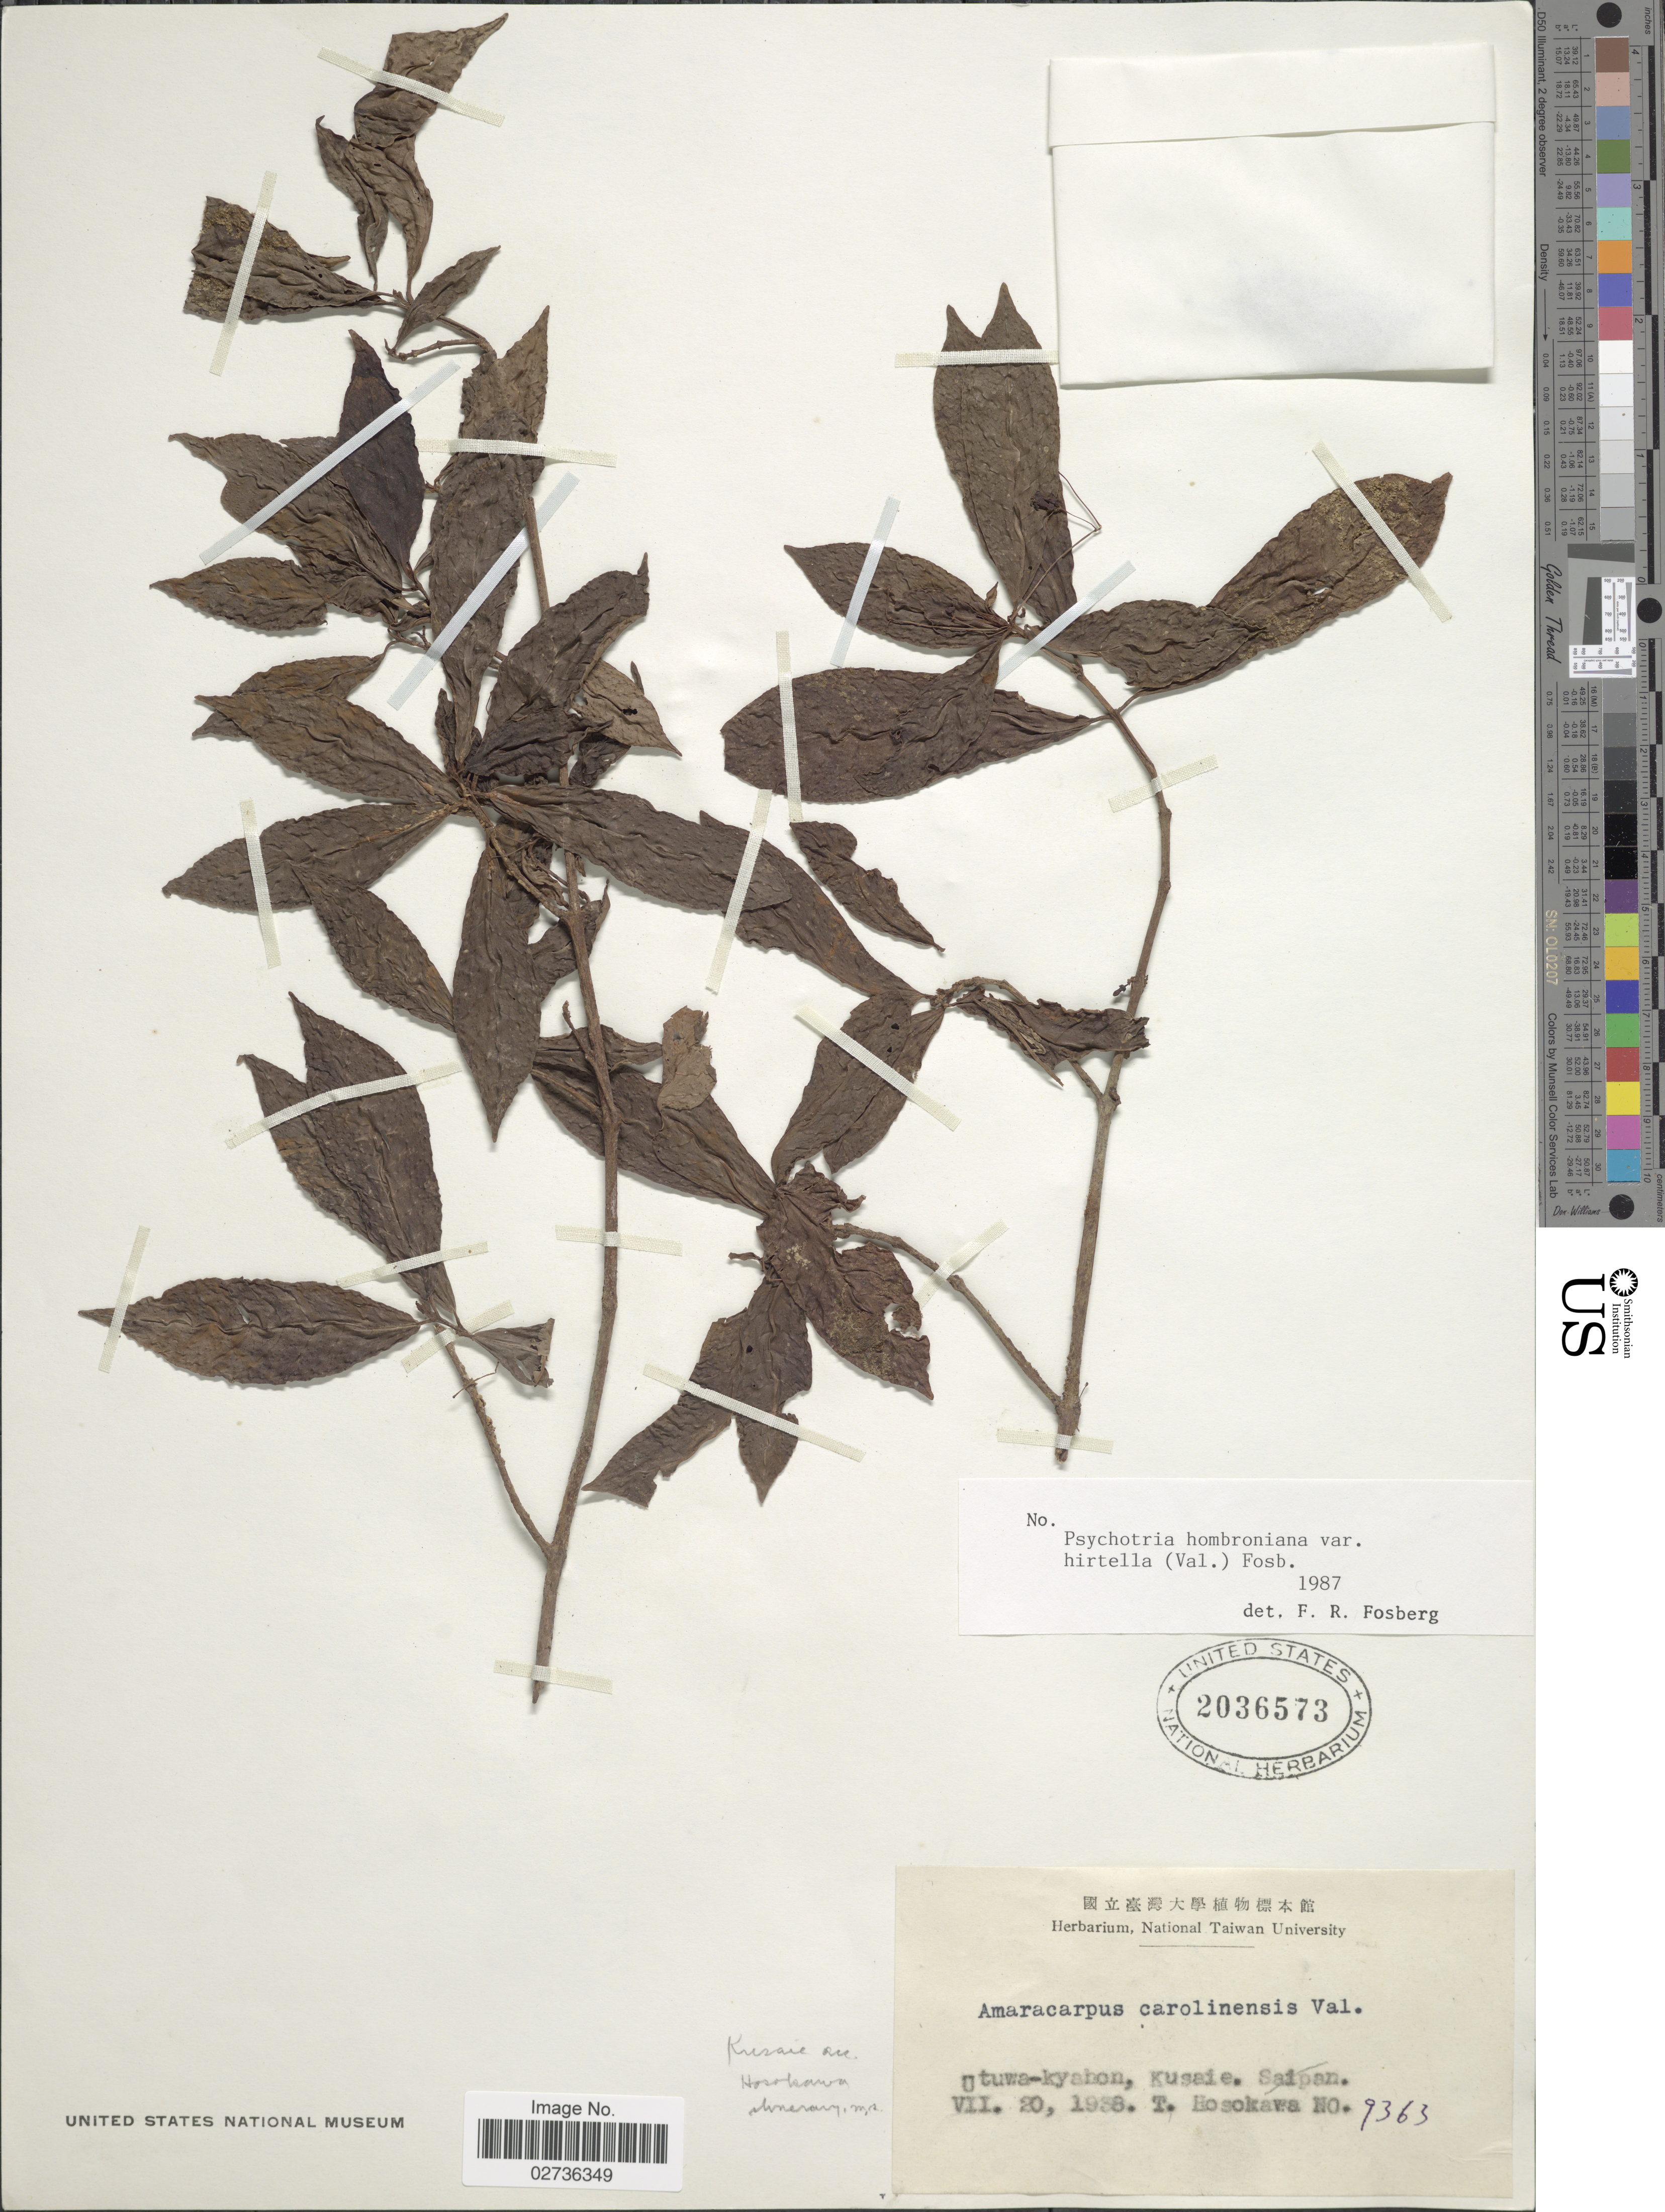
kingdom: Plantae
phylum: Tracheophyta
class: Magnoliopsida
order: Gentianales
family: Rubiaceae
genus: Psychotria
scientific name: Psychotria hombroniana var. hirtella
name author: (Valeton) Fosberg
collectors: T. Hosokawa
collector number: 9363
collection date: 1938-07-20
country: Micronesia, Federated States of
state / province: Kosrae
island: Kosrae [Kusaie]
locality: Utuwa-kyahon, Kusaie.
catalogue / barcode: US 2036573